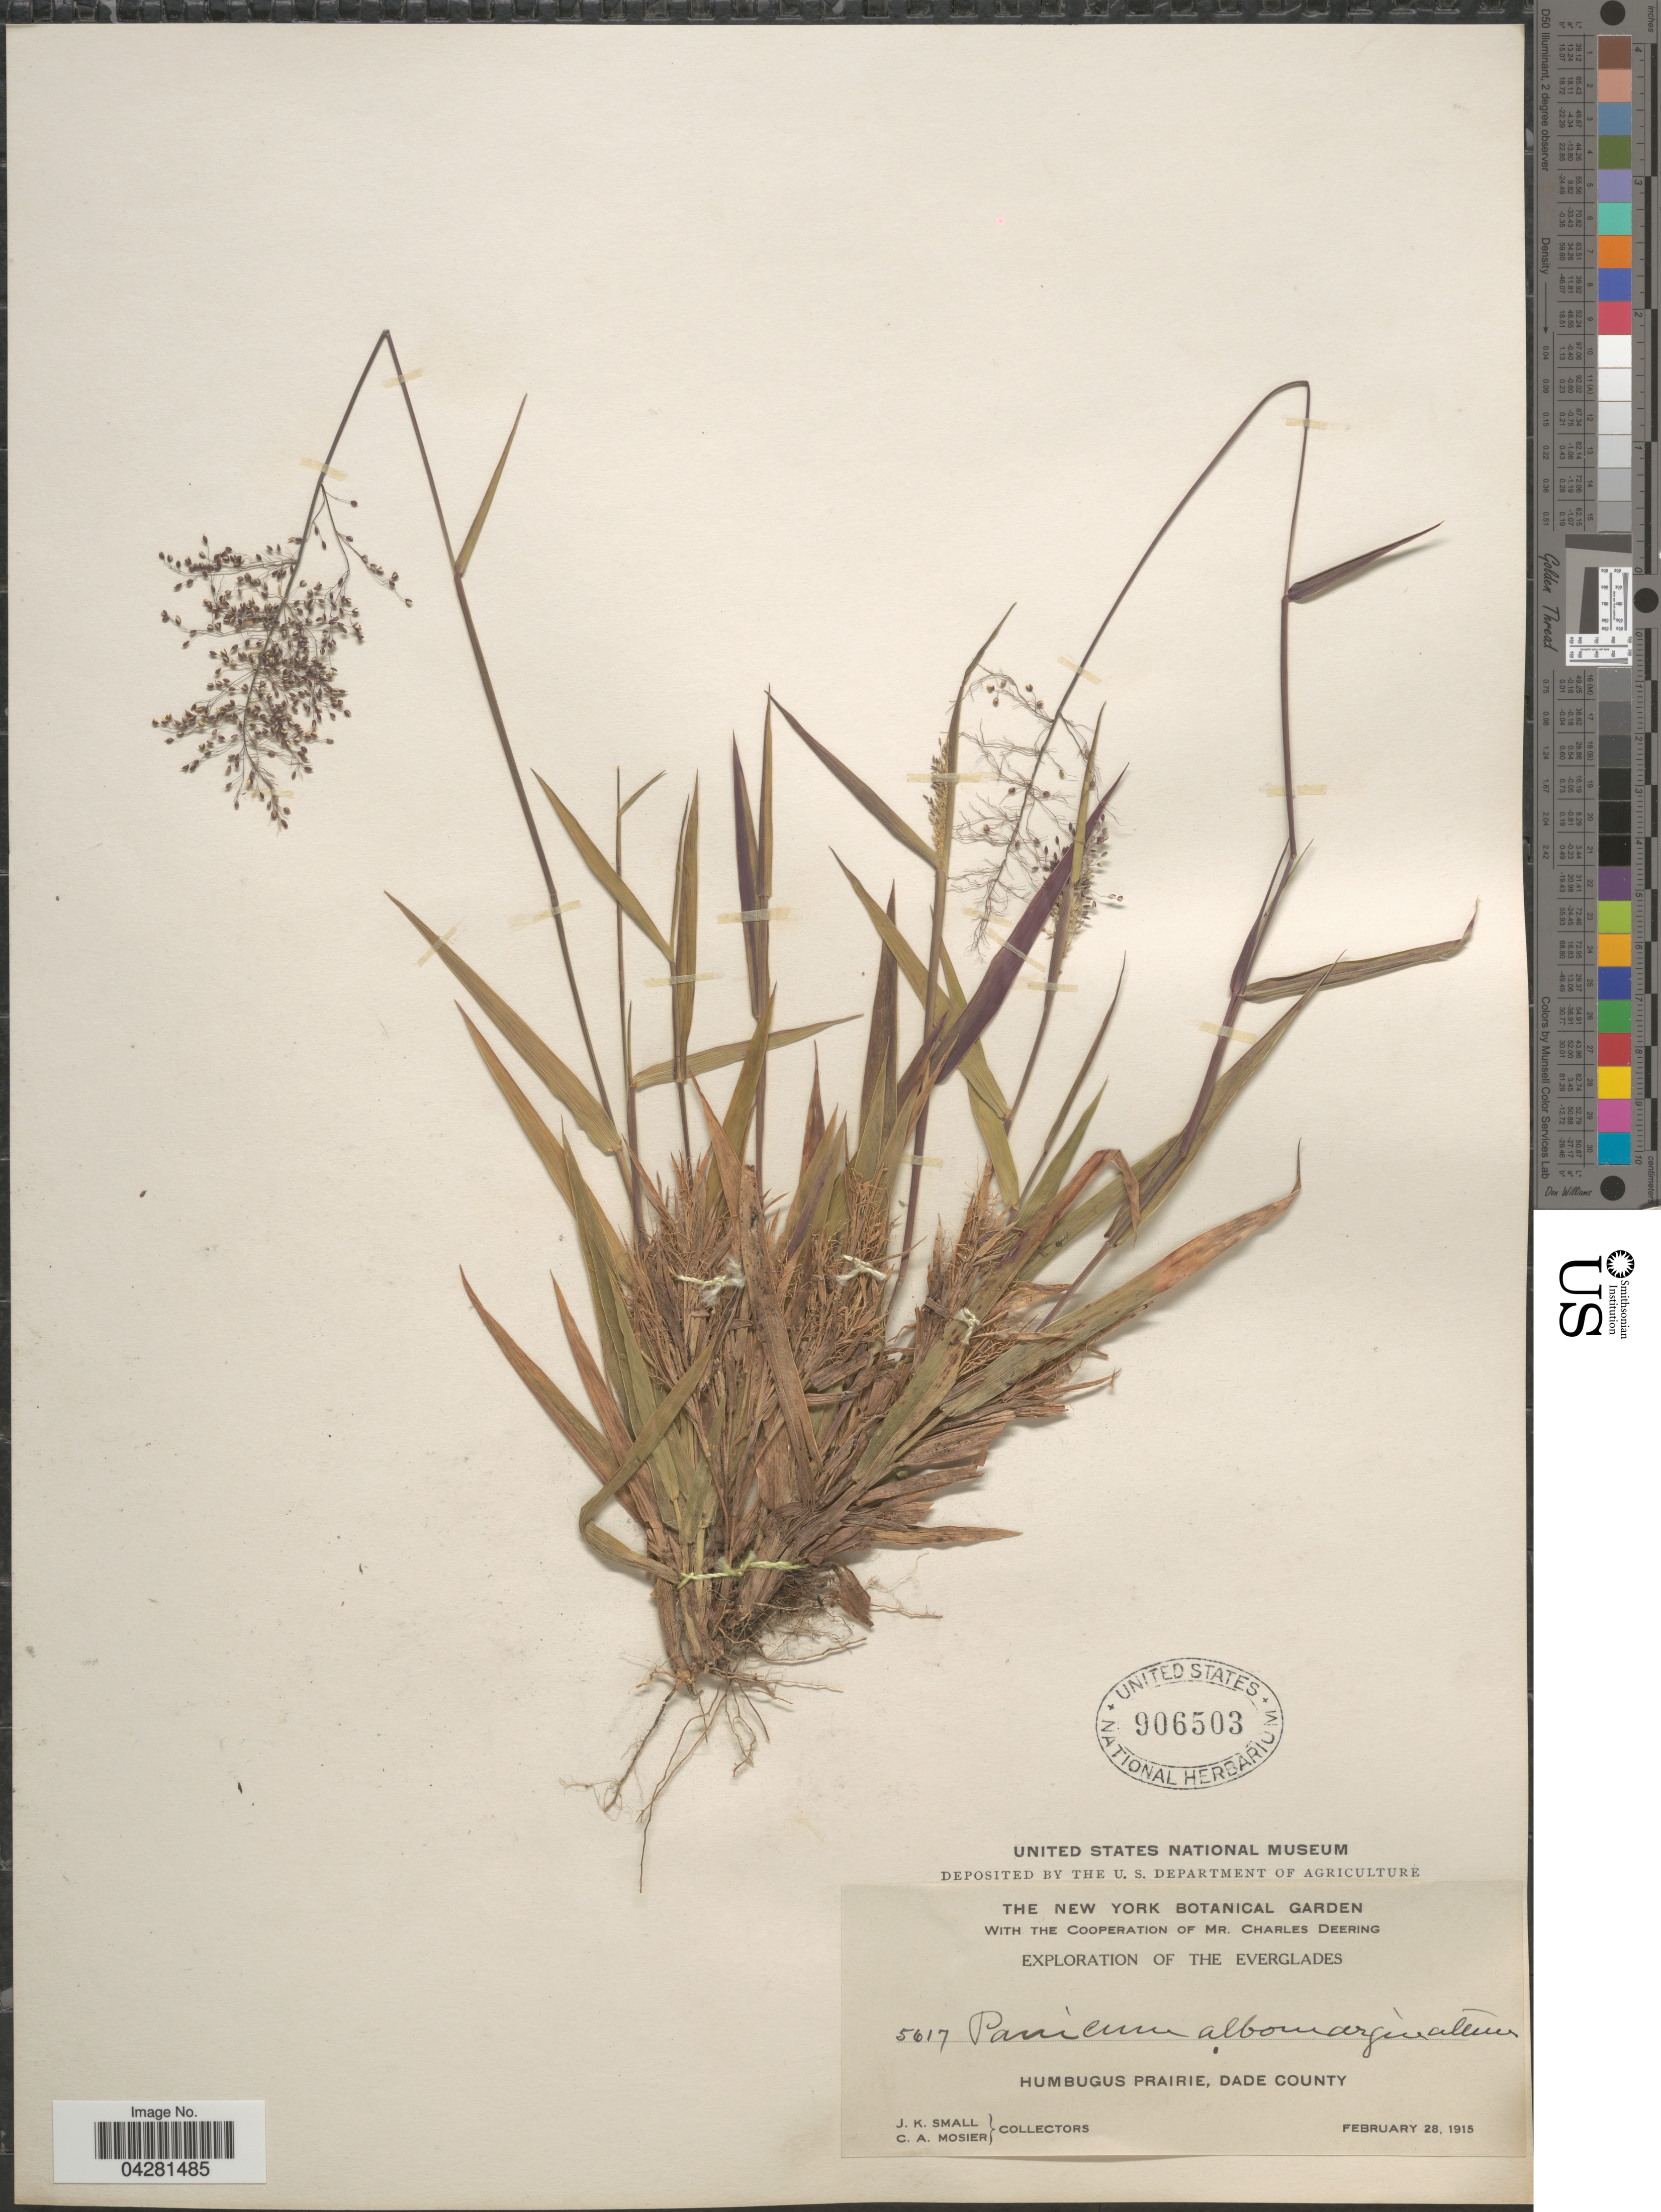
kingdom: Plantae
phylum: Tracheophyta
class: Liliopsida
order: Poales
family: Poaceae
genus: Dichanthelium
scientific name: Dichanthelium dichotomum var. unciphyllum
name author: (Trin.) Davidse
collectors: J. K. Small & C. A. Mosier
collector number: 5617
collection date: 1915-02-28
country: United States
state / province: Florida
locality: Exploration of the Everglades. Humbugus Prairie, Dade County.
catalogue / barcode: US 906503